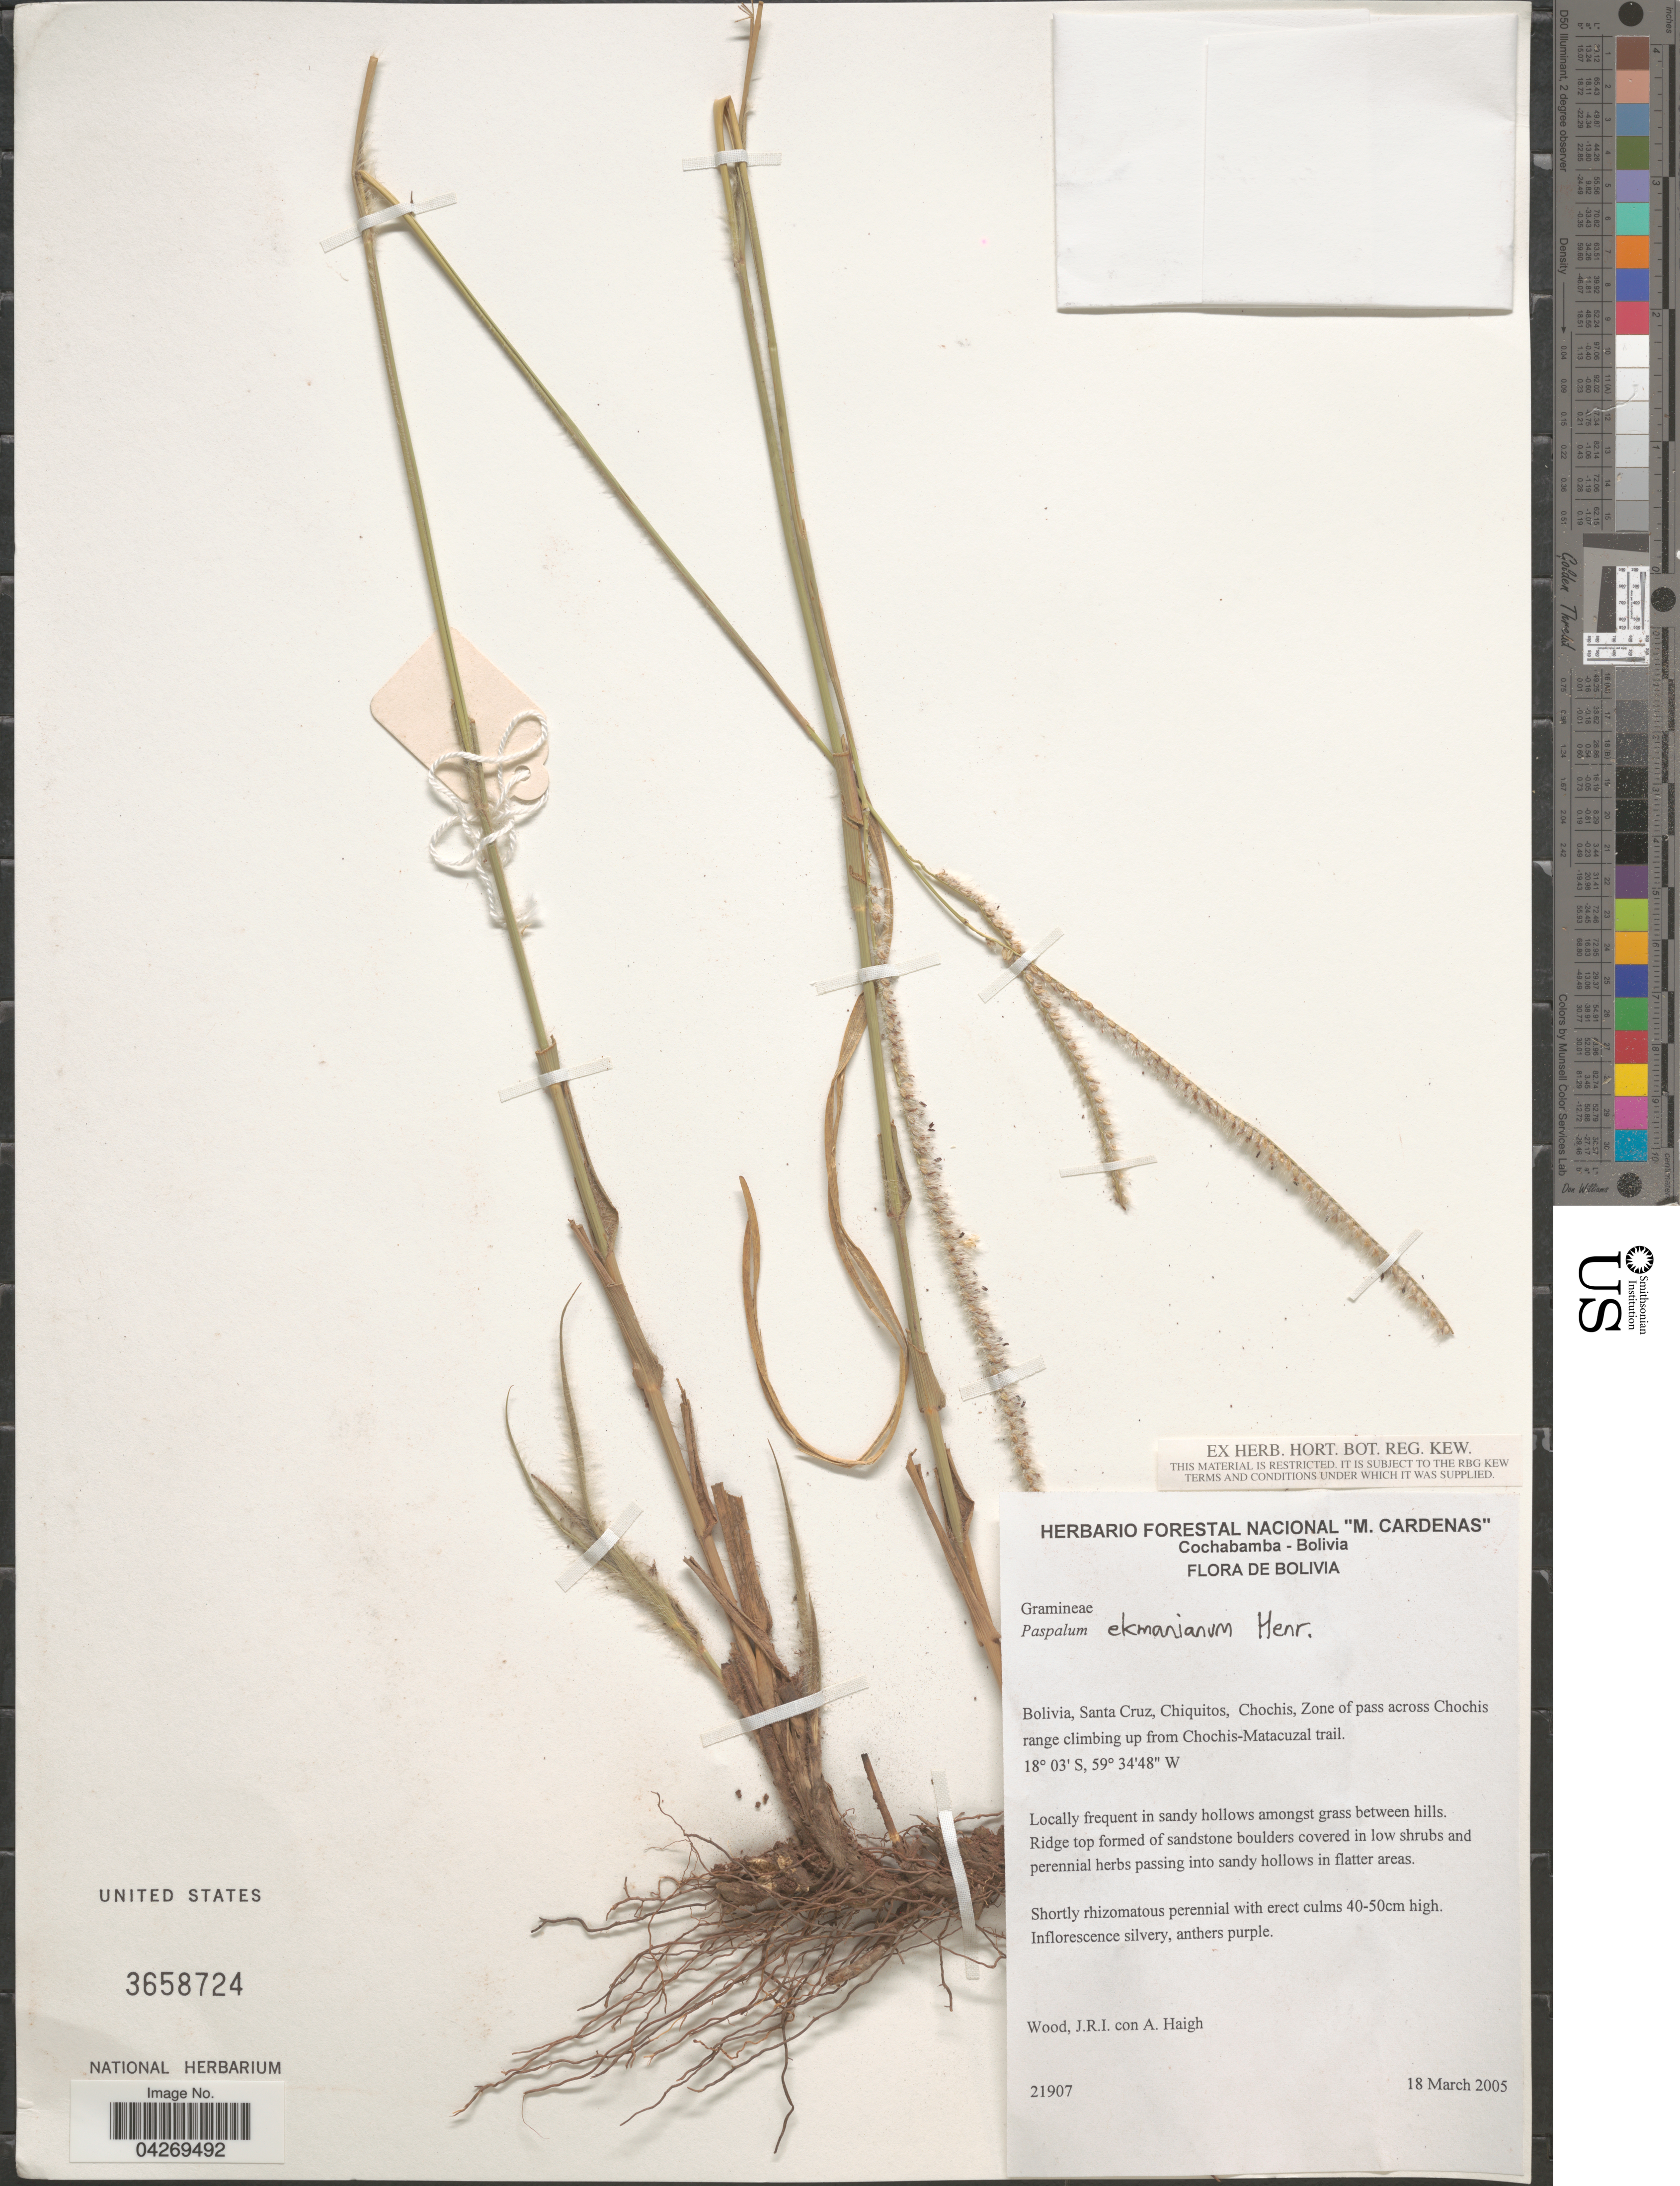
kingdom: Plantae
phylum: Tracheophyta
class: Liliopsida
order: Poales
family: Poaceae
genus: Paspalum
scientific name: Paspalum ekmanianum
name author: Henr.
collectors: J. R. I. Wood & A. Haigh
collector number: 21907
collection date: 2005-03-18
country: Bolivia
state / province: Santa Cruz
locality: Chiquitos, Chochis, Zone of pass across Chochis range climbing up from Chochis-Matacuzal trail. Locally frequent in sandy hollows amongst grass between hills.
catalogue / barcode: US 3658724